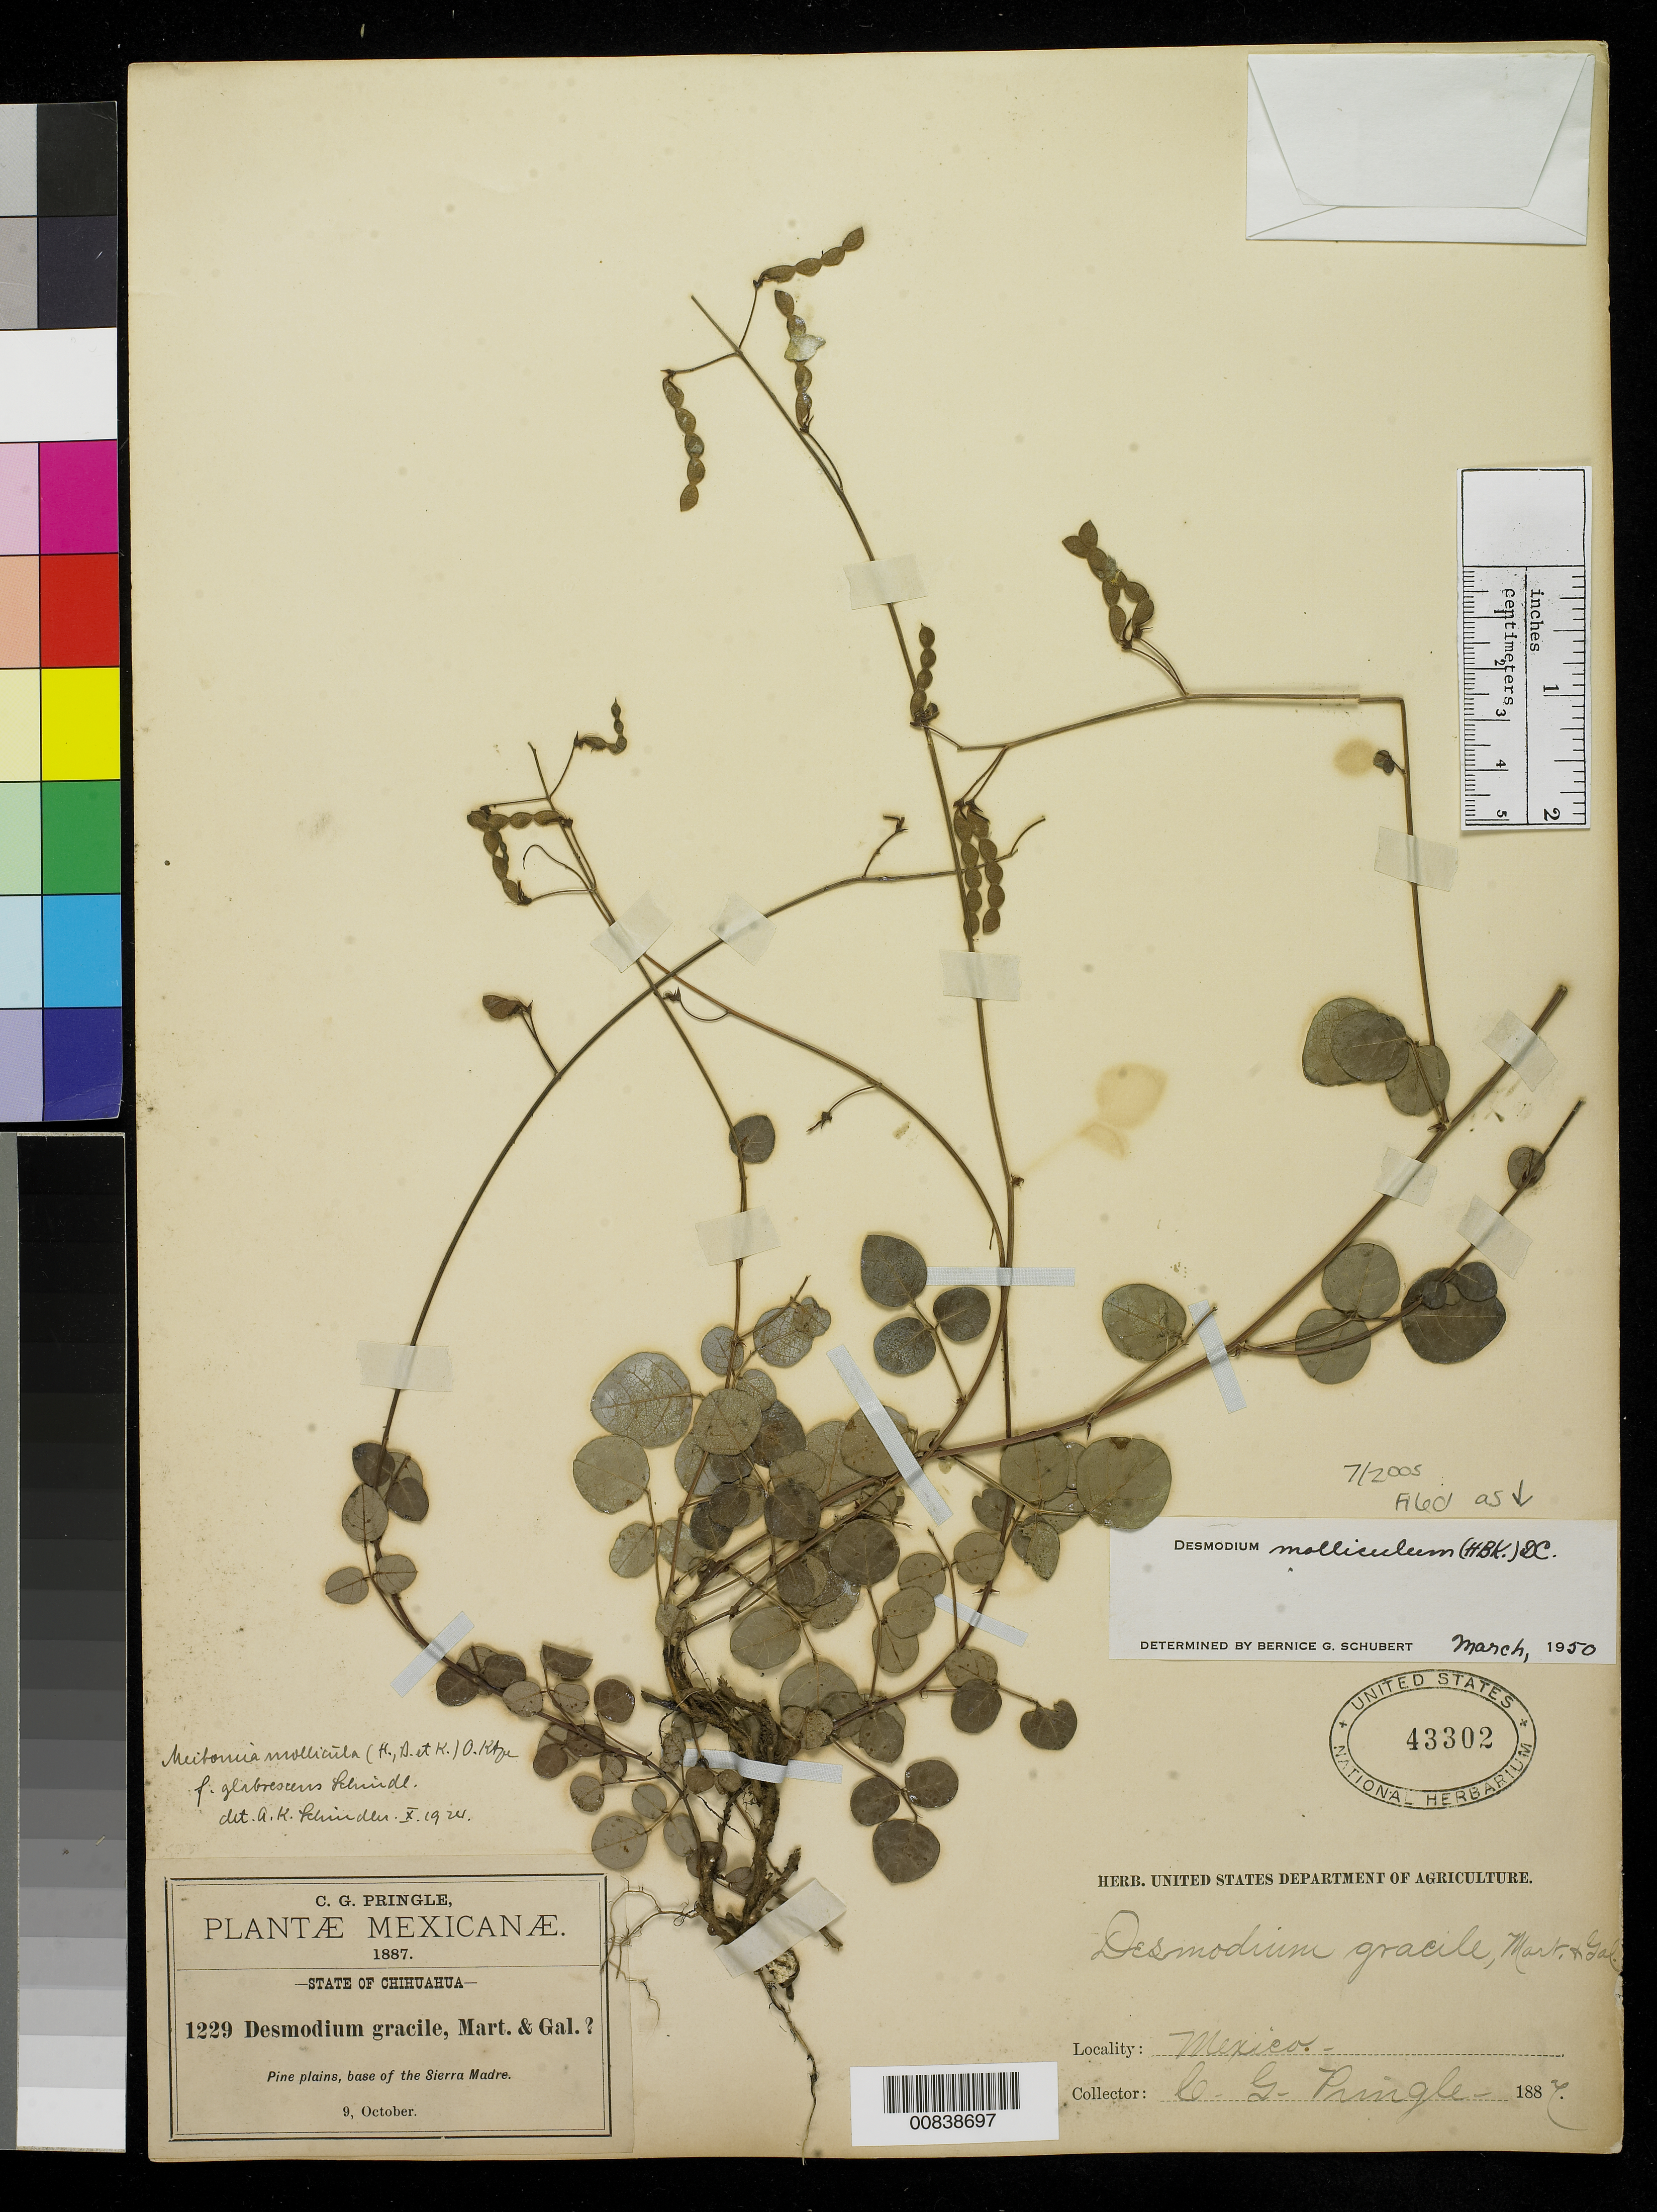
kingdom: Plantae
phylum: Tracheophyta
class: Magnoliopsida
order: Fabales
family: Fabaceae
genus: Desmodium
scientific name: Desmodium molliculum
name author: (Kunth) DC.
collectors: C. G. Pringle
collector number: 1229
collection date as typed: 09 Oct 1887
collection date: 1887-10-09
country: Mexico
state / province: Chihuahua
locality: Base of the Sierra Madre, Chihuahua.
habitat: Pine plains.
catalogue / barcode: US 43302